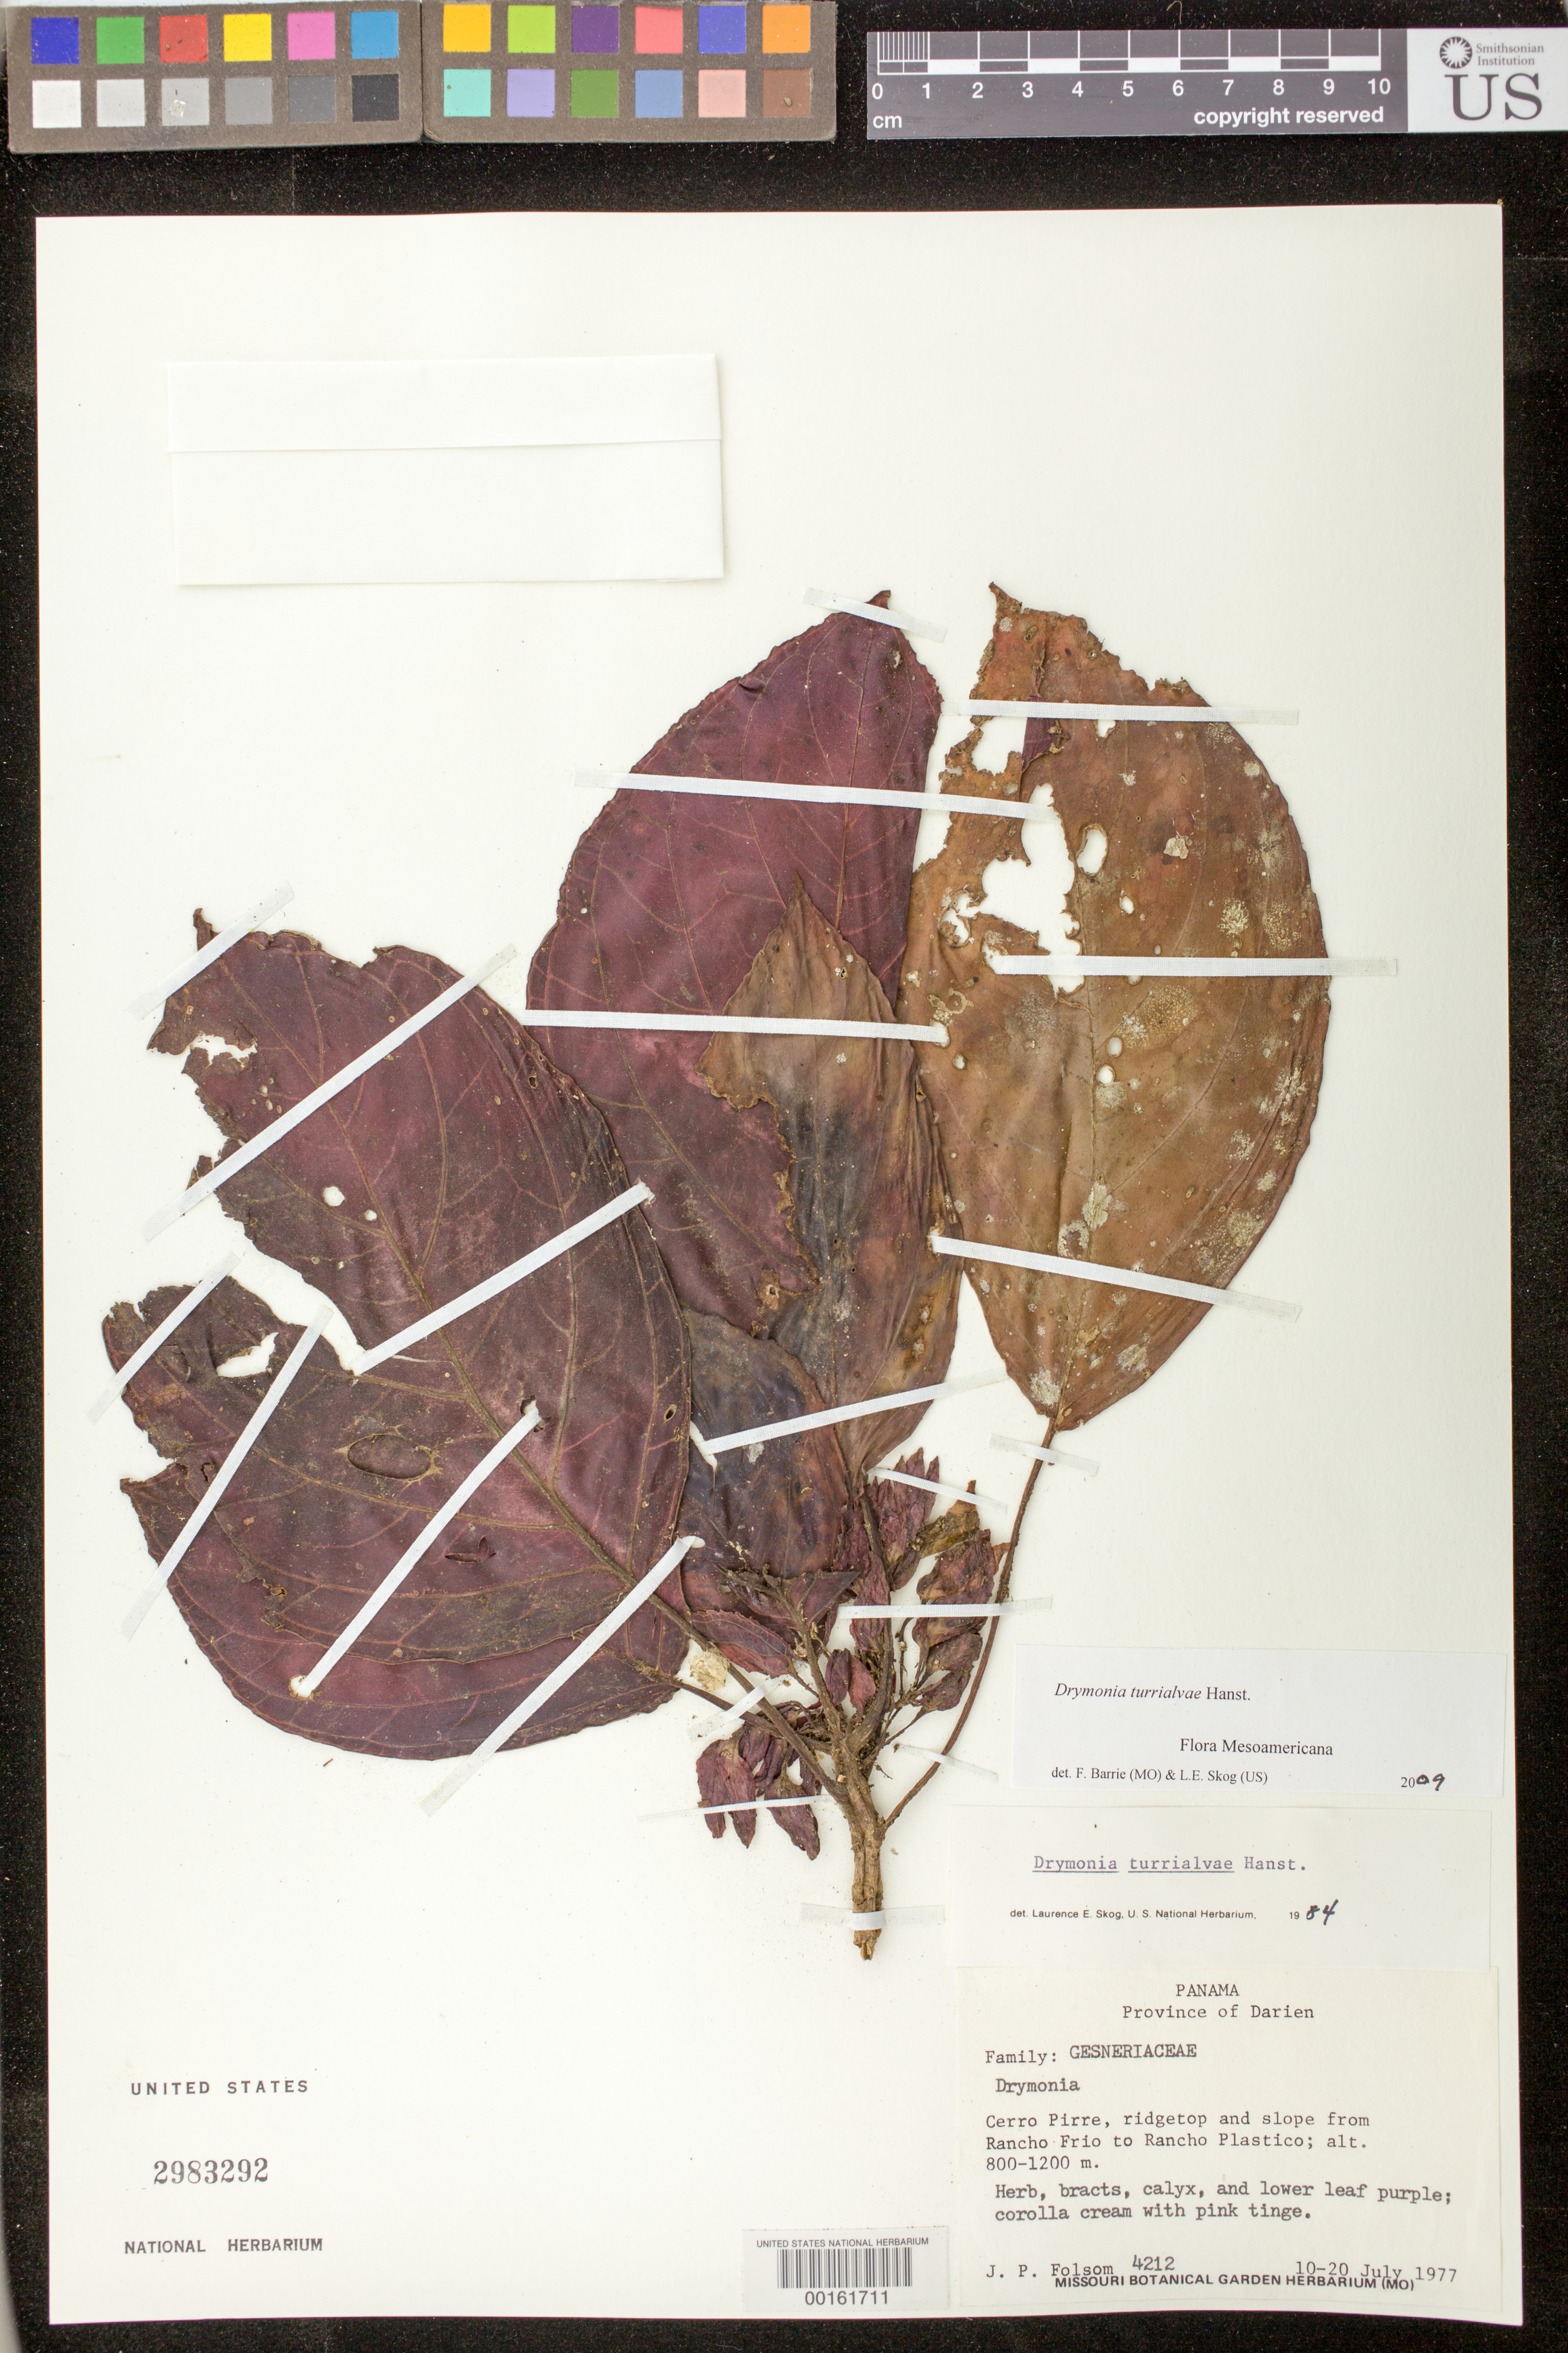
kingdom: Plantae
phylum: Tracheophyta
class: Magnoliopsida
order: Lamiales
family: Gesneriaceae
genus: Drymonia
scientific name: Drymonia turrialvae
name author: Hanst.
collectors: J. P. Folsom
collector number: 4212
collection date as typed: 10-20 Jul 1977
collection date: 1977-07-10/1977-07-20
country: Panama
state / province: Darién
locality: Cerro Pirre, ridgetop and slope from Rancho Frio to Rancho Plastico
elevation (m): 800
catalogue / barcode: US 2983292